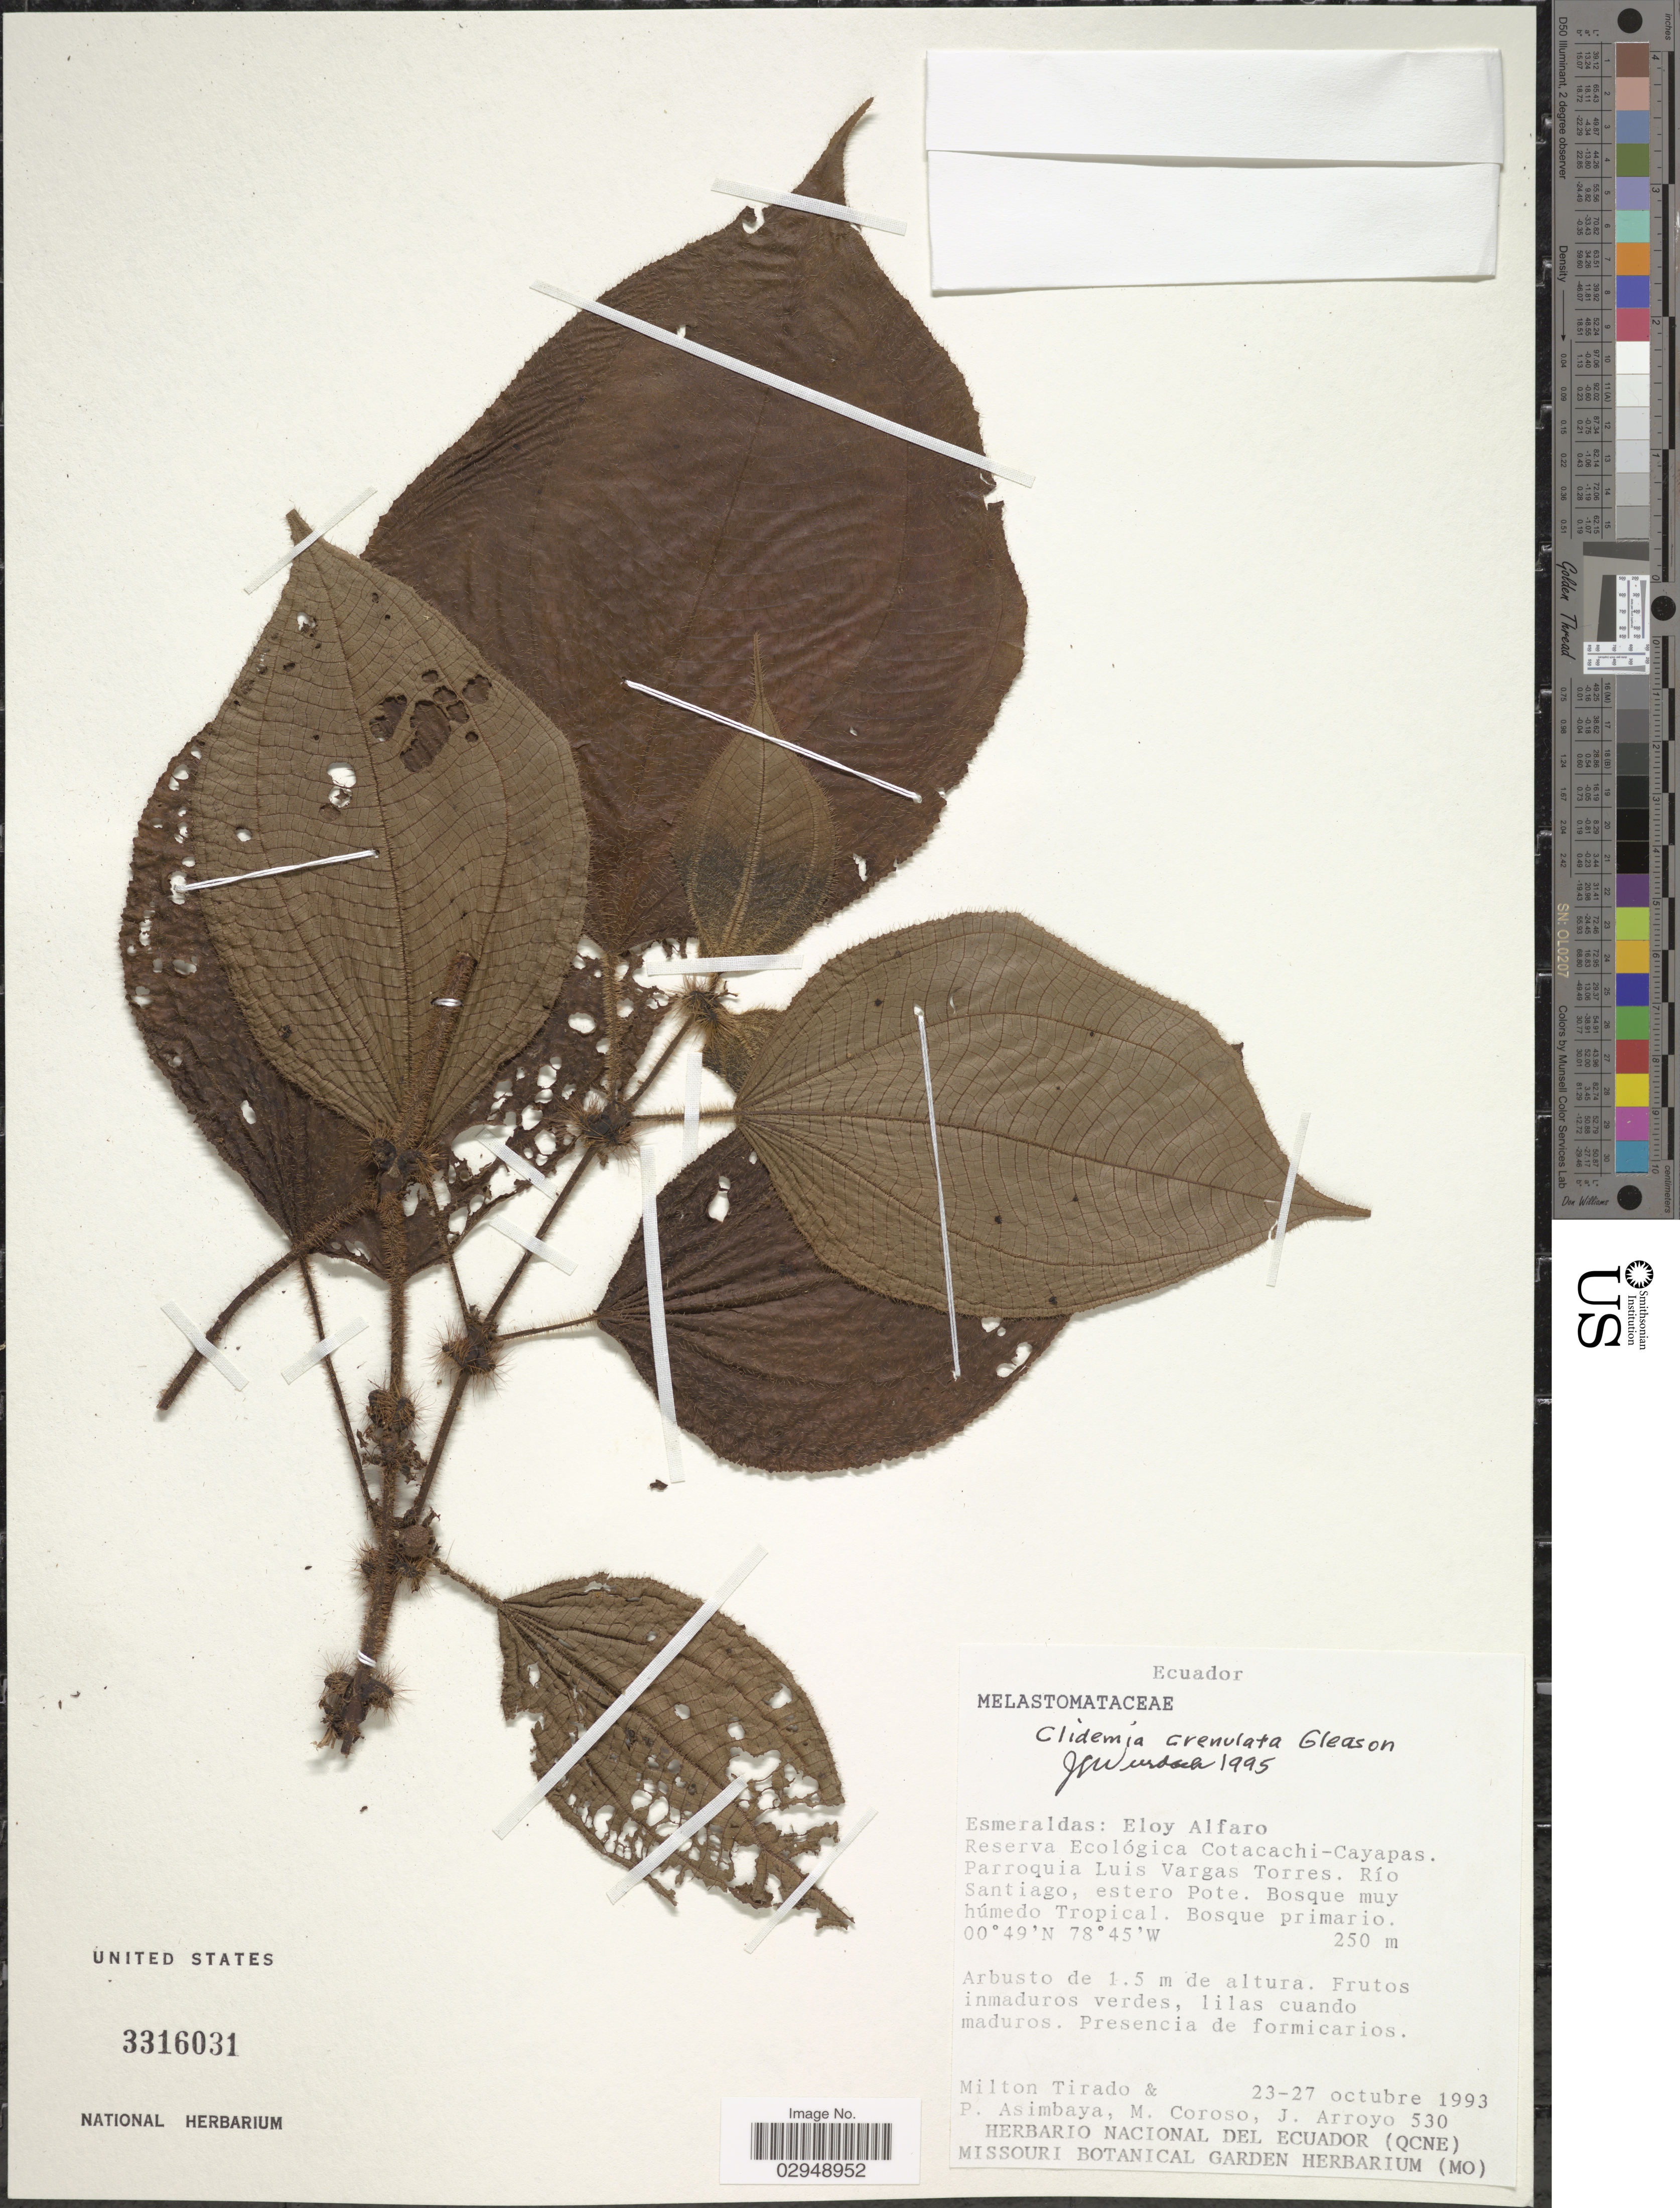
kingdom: Plantae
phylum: Tracheophyta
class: Magnoliopsida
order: Myrtales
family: Melastomataceae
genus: Clidemia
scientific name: Clidemia crenulata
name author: Gleason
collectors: M. Tirado, P. Asimbaya, M. Coroso & J. Arroyo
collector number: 530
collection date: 1993-10-23/1993-10-27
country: Ecuador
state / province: Esmeraldas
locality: Eloy Alfaro. Reserva Ecológica Cotacachi-Cayapas. Parroquia Luis Vargas Torres. Río Santiago, estero Pote.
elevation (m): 250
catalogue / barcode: US 3316031